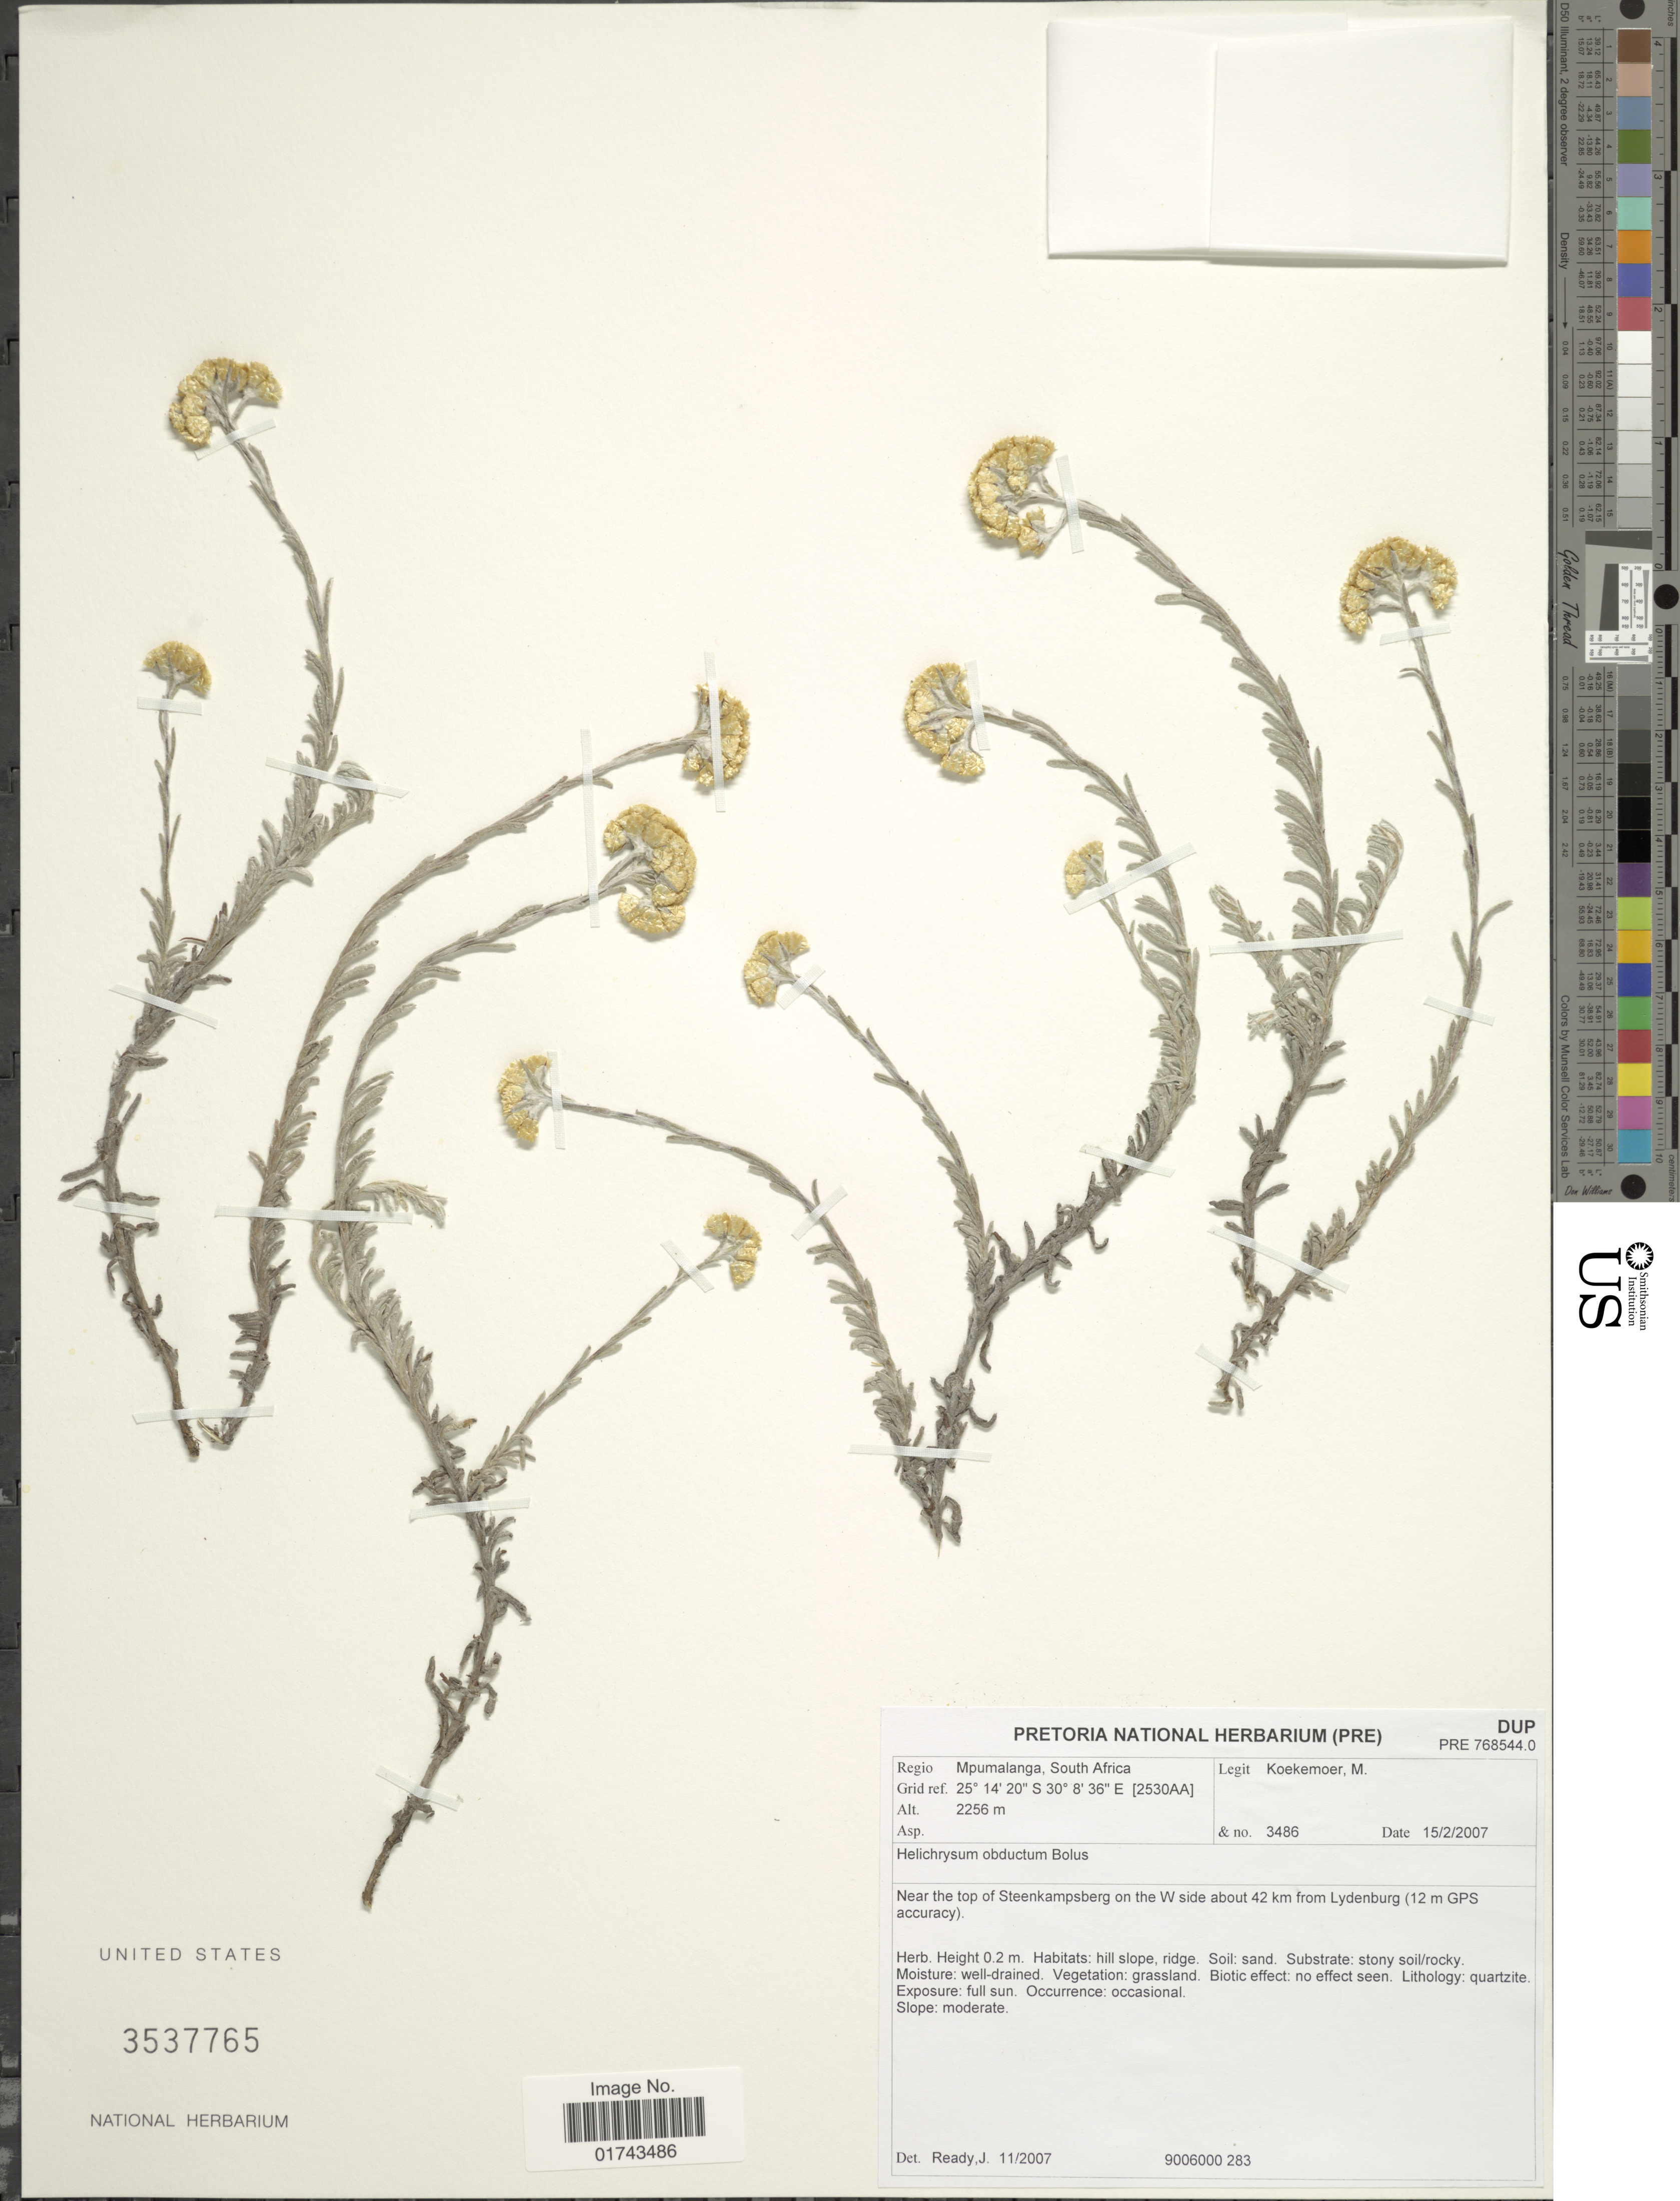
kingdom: Plantae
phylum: Tracheophyta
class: Magnoliopsida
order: Asterales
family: Asteraceae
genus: Helichrysum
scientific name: Helichrysum obductum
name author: Bolus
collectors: M. Koekemoer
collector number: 3486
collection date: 2007-02-15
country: South Africa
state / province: Mpumalanga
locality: Regio Mpumalanga, South Africa, Grid ref. [2530AA], Near the top of Steenkampsberg on the W side about 42 km from Lydenburg (12 m GPS accuracy)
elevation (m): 2256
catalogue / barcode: US 3537765